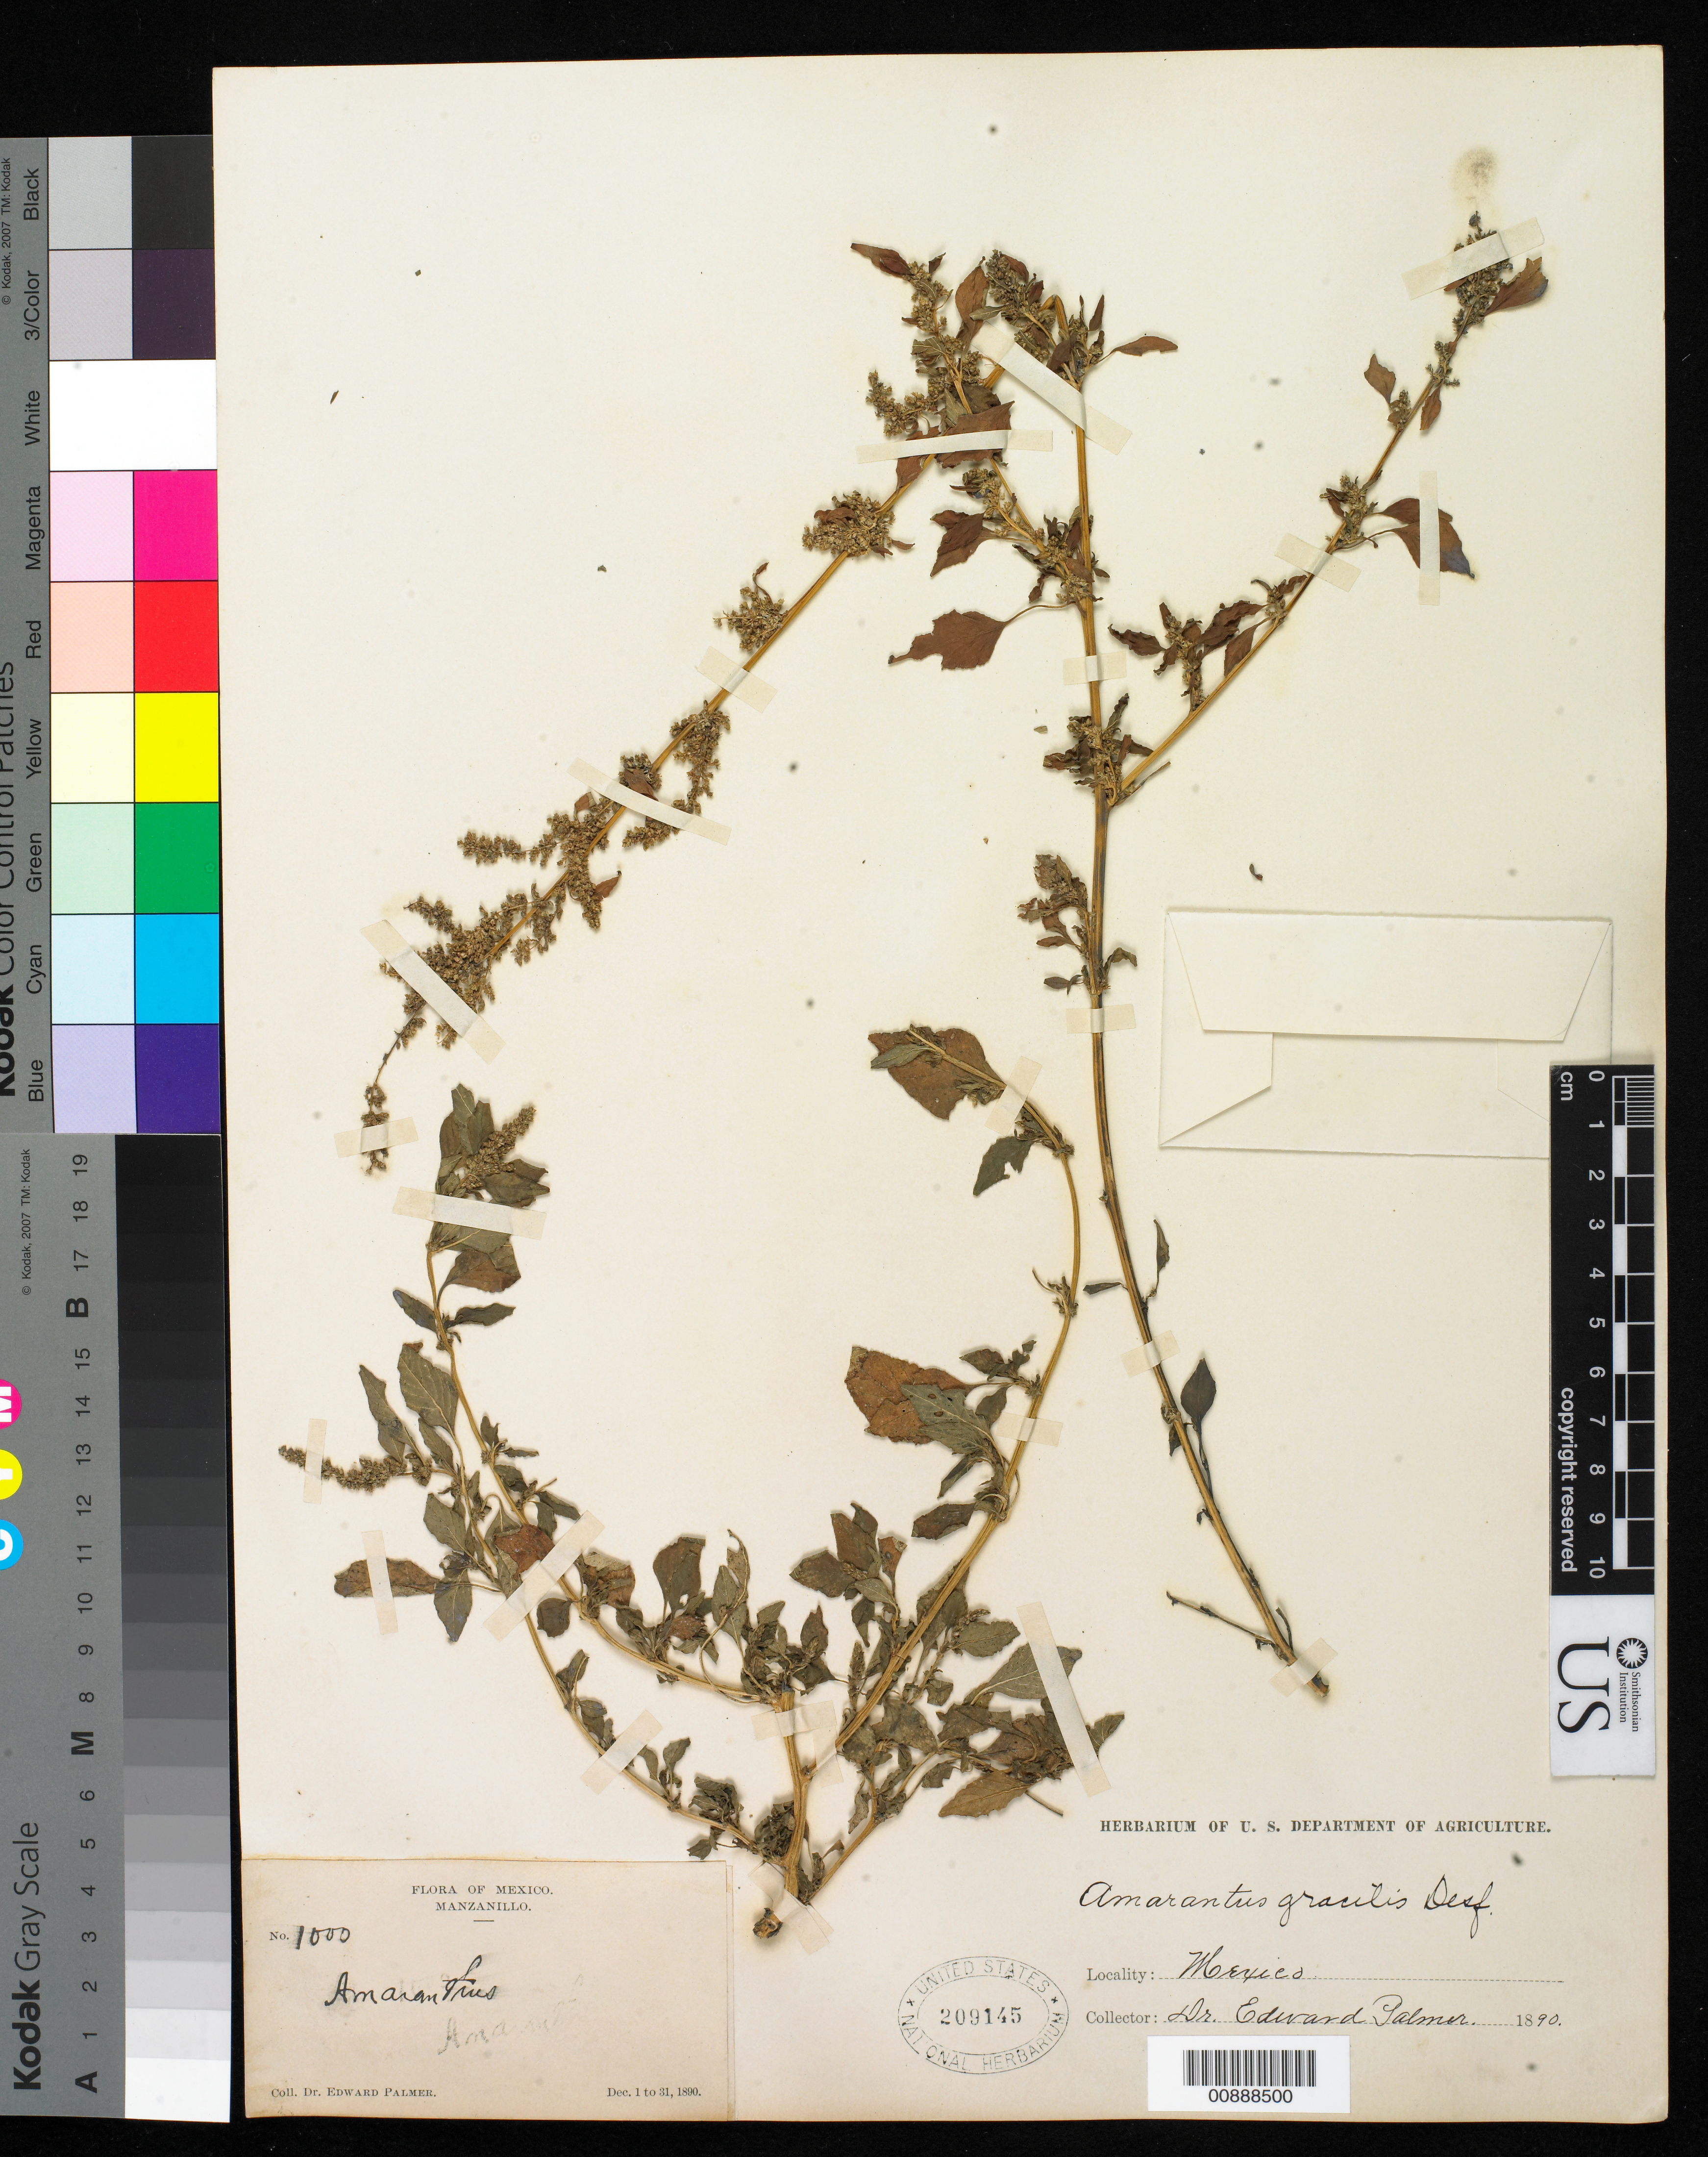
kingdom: Plantae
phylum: Tracheophyta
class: Magnoliopsida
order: Caryophyllales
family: Amaranthaceae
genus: Amaranthus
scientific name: Amaranthus gracilis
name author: Desf. ex Poir.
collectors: E. Palmer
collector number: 1000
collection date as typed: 01 Dec 1890 to 31 Dec 1890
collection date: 1890-12-01/1890-12-31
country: Mexico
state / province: Colima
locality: Manzanillo, Colima.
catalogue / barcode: US 209145